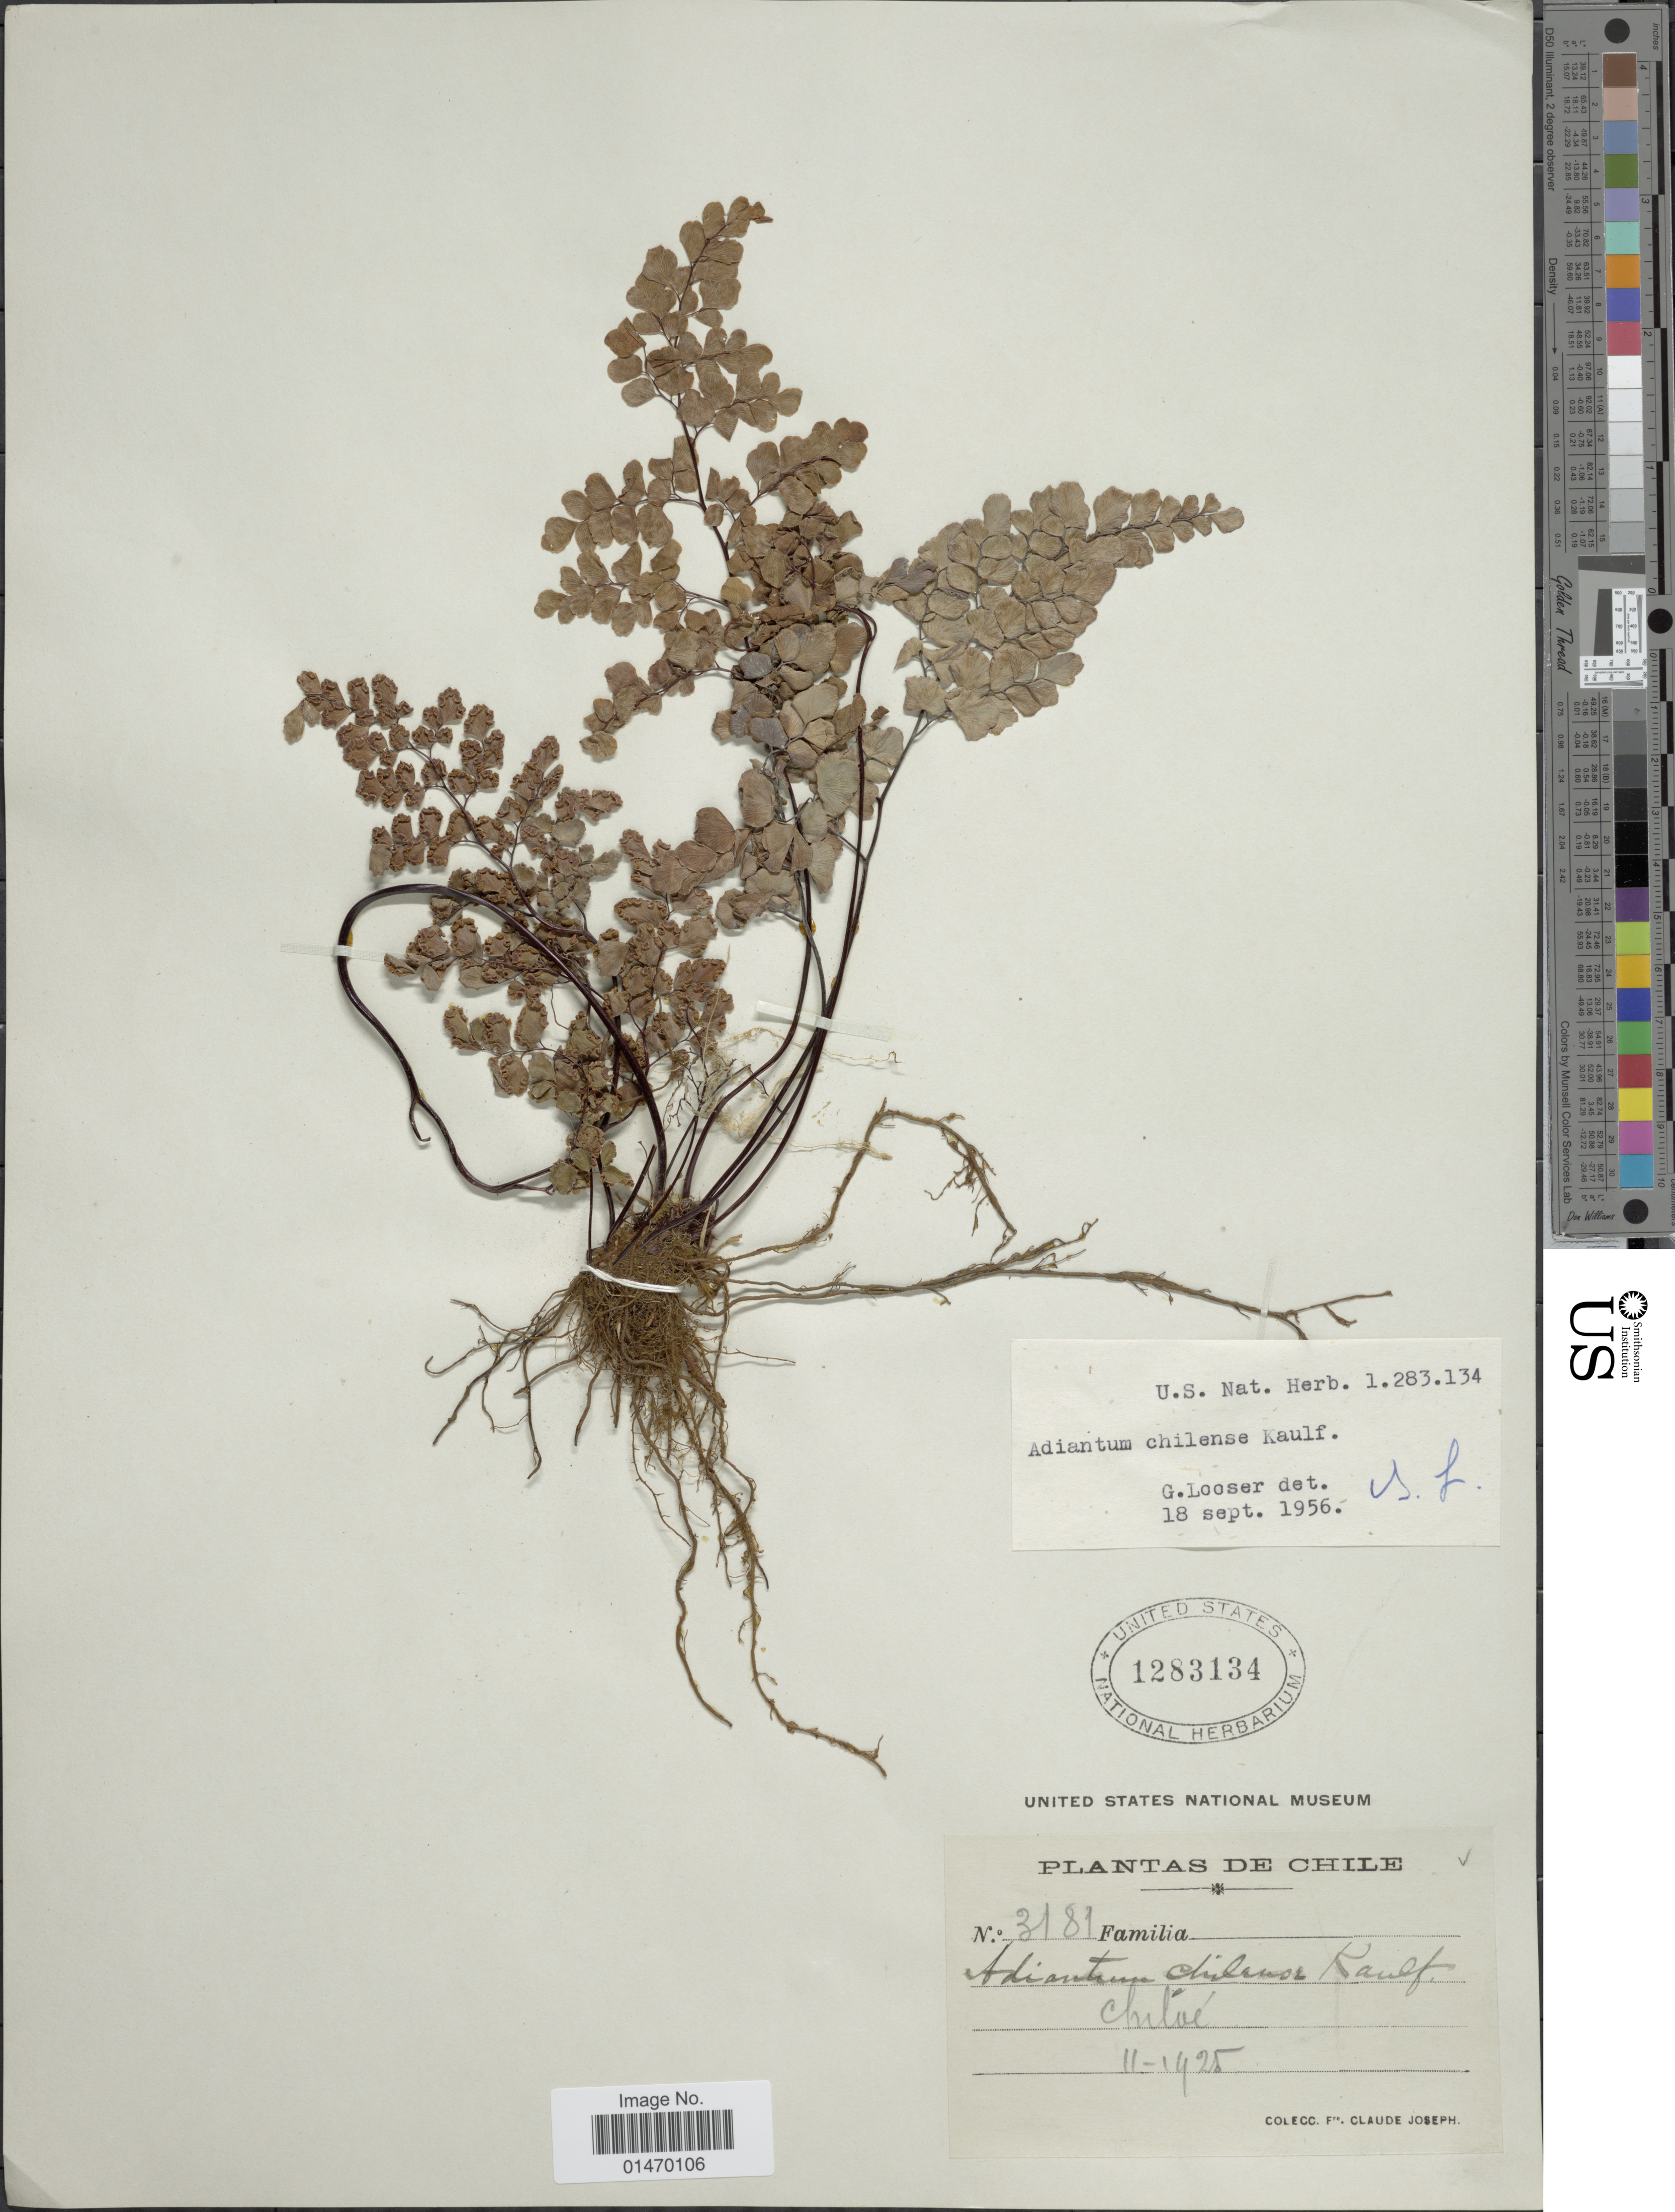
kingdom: Plantae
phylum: Tracheophyta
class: Polypodiopsida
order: Polypodiales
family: Pteridaceae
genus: Adiantum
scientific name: Adiantum chilense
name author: Kaulf.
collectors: Bro. Claude-Joseph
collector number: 3181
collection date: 1925-11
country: Chile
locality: Chile,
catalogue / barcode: US 1283134